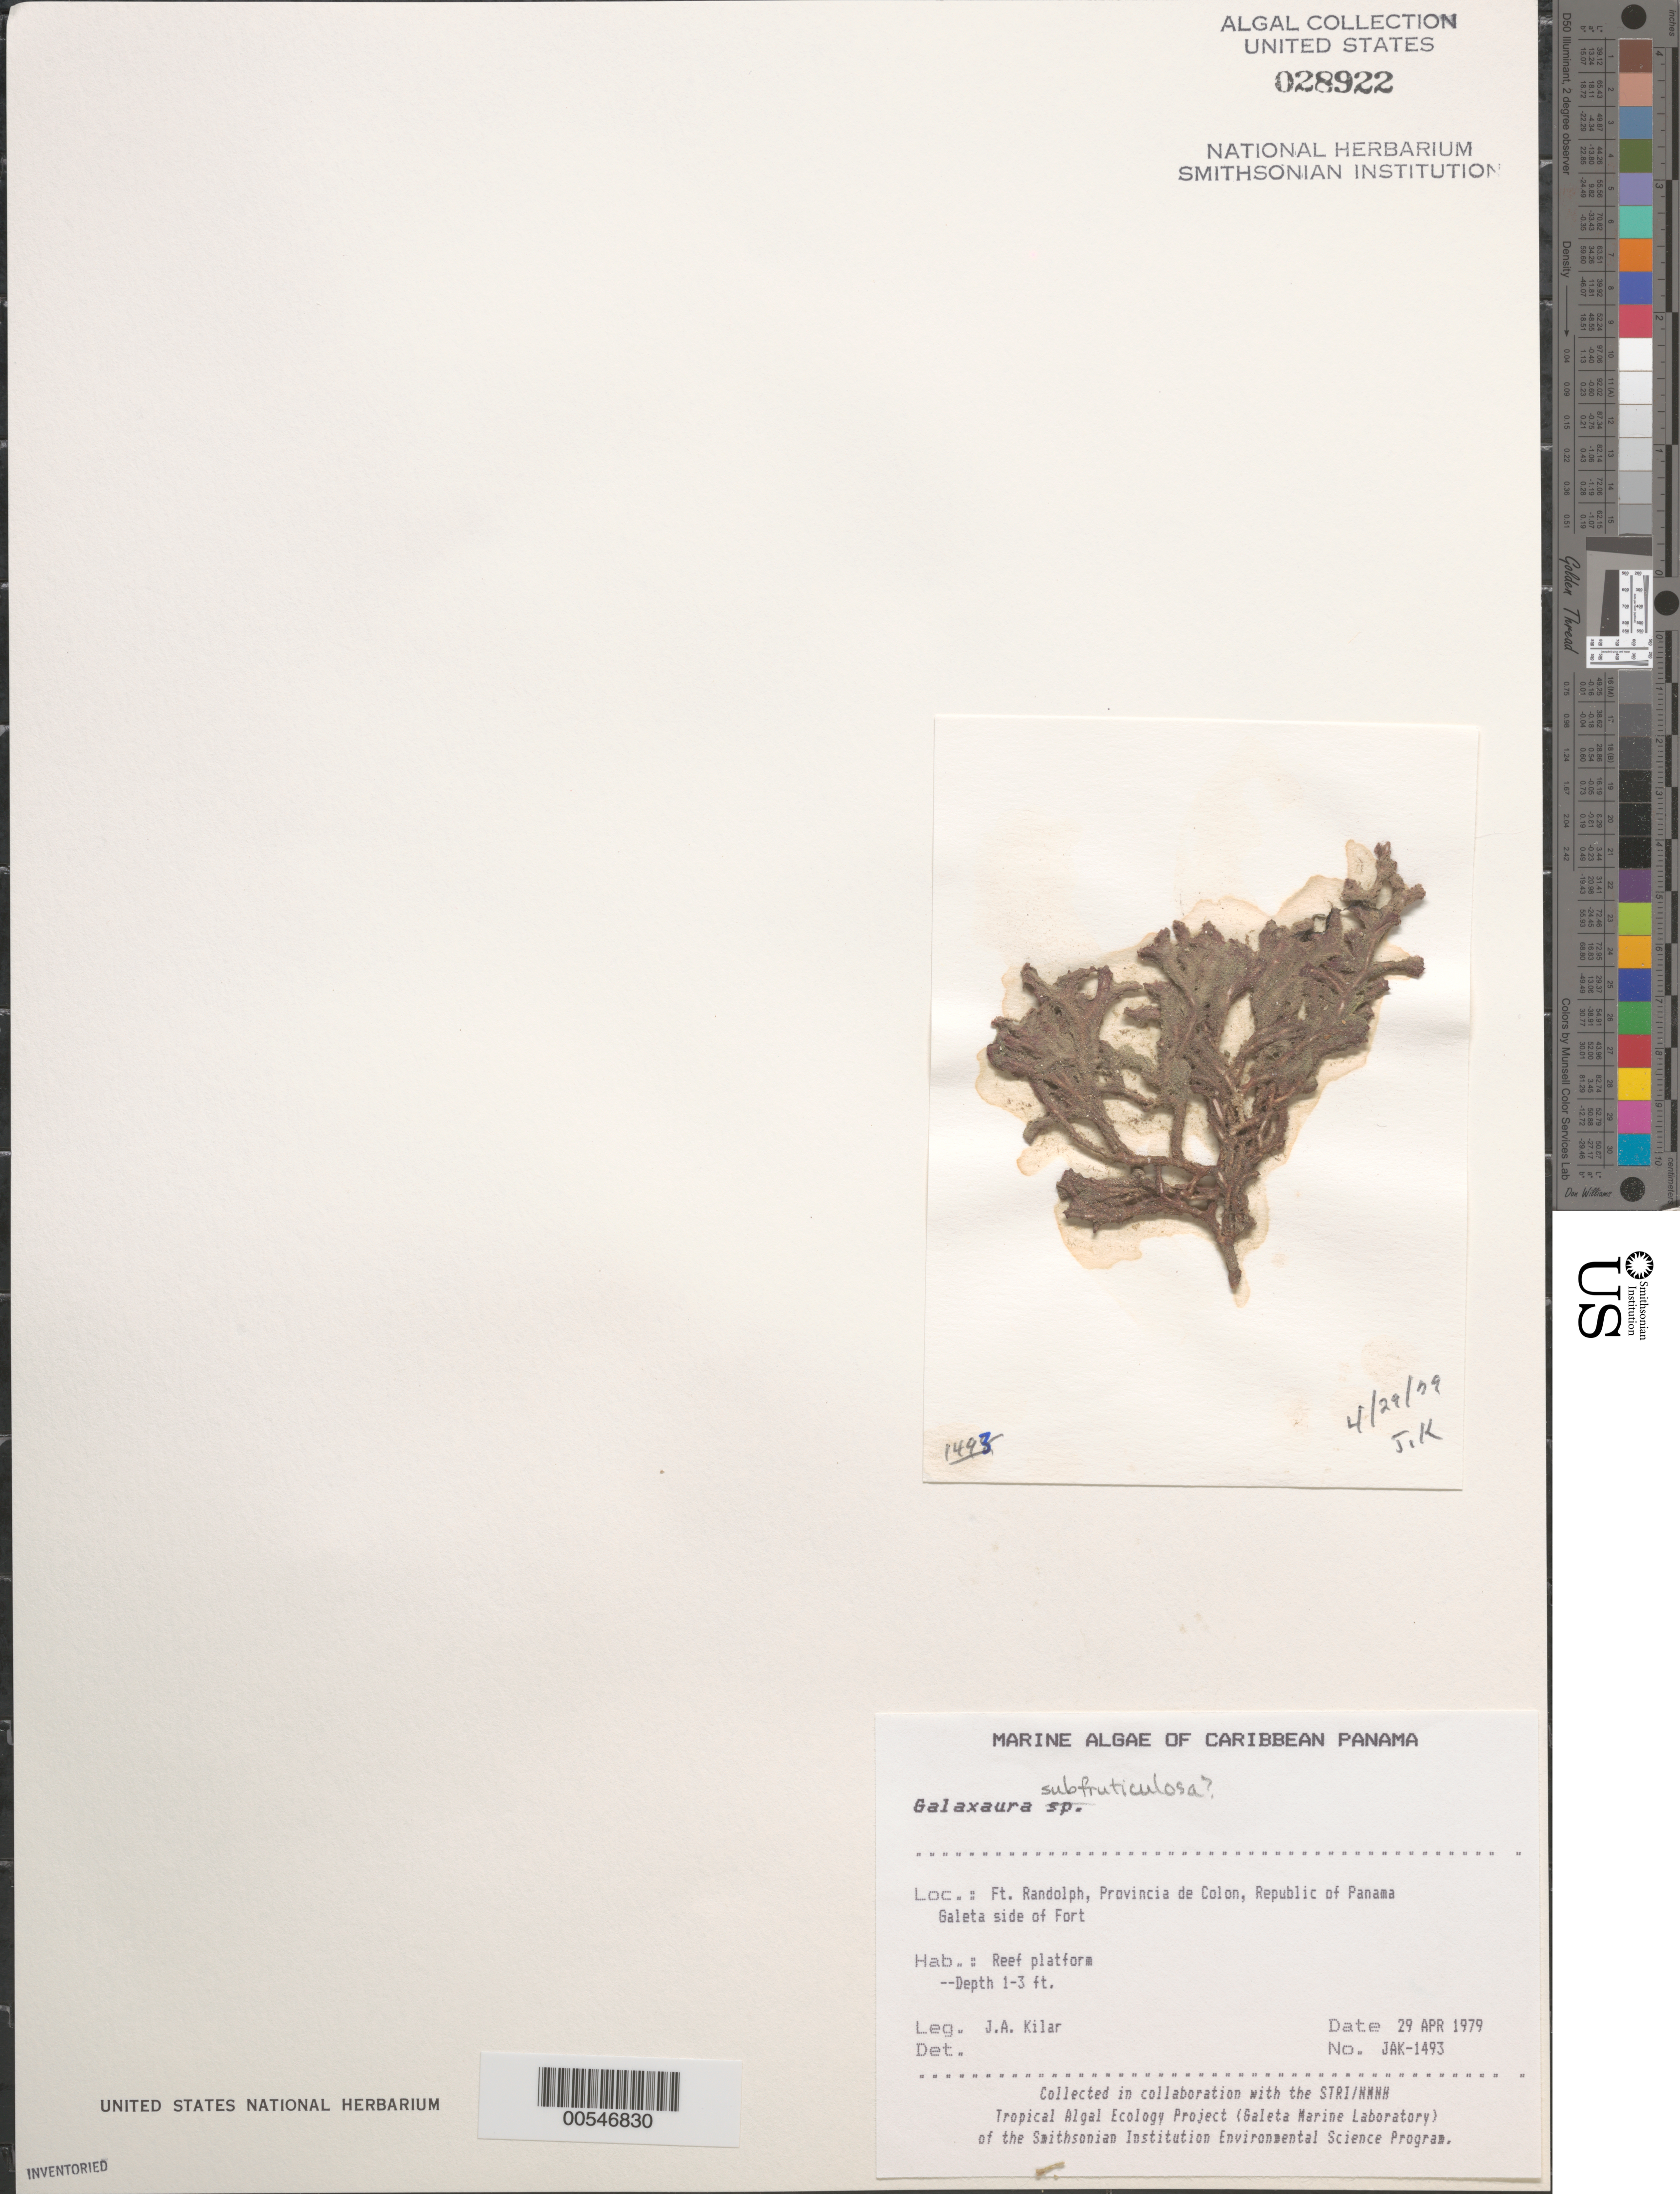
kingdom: Plantae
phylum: Rhodophyta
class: Florideophyceae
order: Nemaliales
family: Galaxauraceae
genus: Galaxaura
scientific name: Galaxaura rugosa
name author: (Ellis & Sol.) J.V.Lamouroux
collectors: J. A. Kilar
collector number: JAK-1493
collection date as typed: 29 Apr 1979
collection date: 1979-04-29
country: Panama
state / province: Colón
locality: Fort Randolph, Galeta side of fort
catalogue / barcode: US 28922